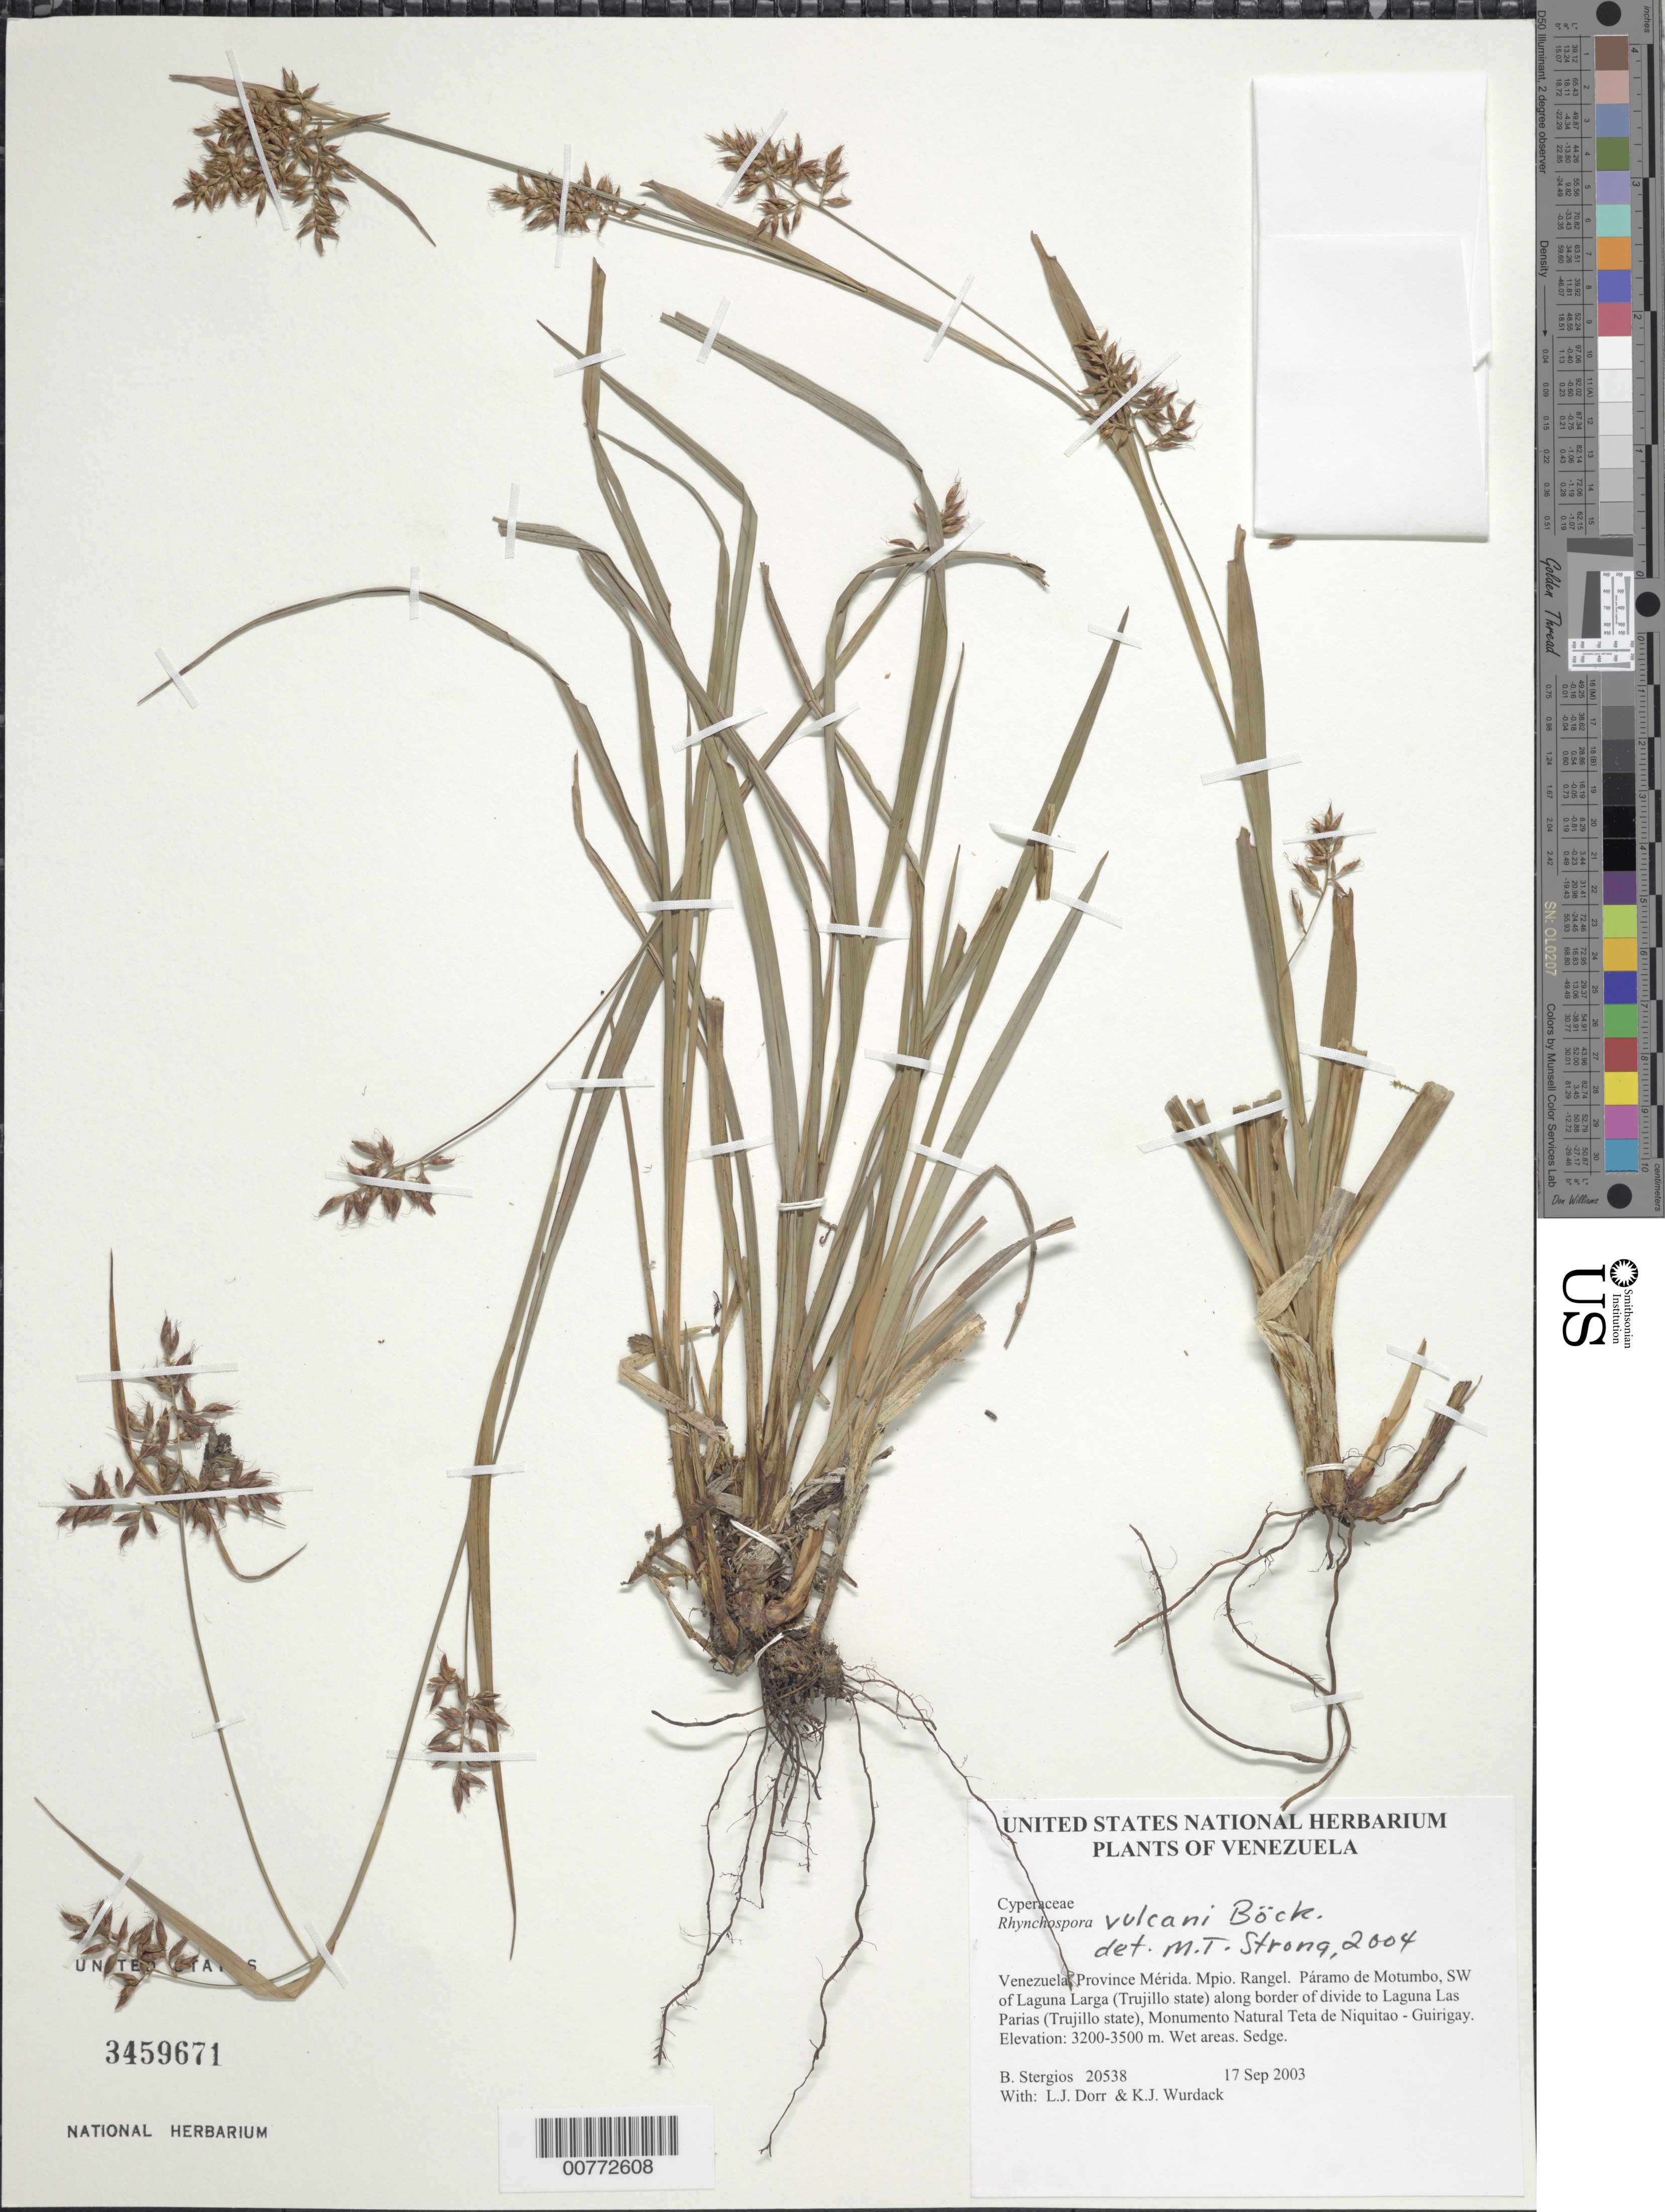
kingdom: Plantae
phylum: Tracheophyta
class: Liliopsida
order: Poales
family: Cyperaceae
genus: Rhynchospora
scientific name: Rhynchospora vulcani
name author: Boeckeler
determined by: Strong, M. T., (US), Smithsonian Institution - National Museum of Natural History (UNITED STATES)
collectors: B. G. Stergios, L. J. Dorr & K. Wurdack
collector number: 20538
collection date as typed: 17 Sep 2003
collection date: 2003-09-17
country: Venezuela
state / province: Mérida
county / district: Rangel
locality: Páramo de Motumbo, NW of Laguna Larga (Trujillo state), Monumento Natural Teta de Niquitao - Guirigay.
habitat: Wet areas.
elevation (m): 3200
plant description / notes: CTES, K, MICH, PORT, US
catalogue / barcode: US 3459671